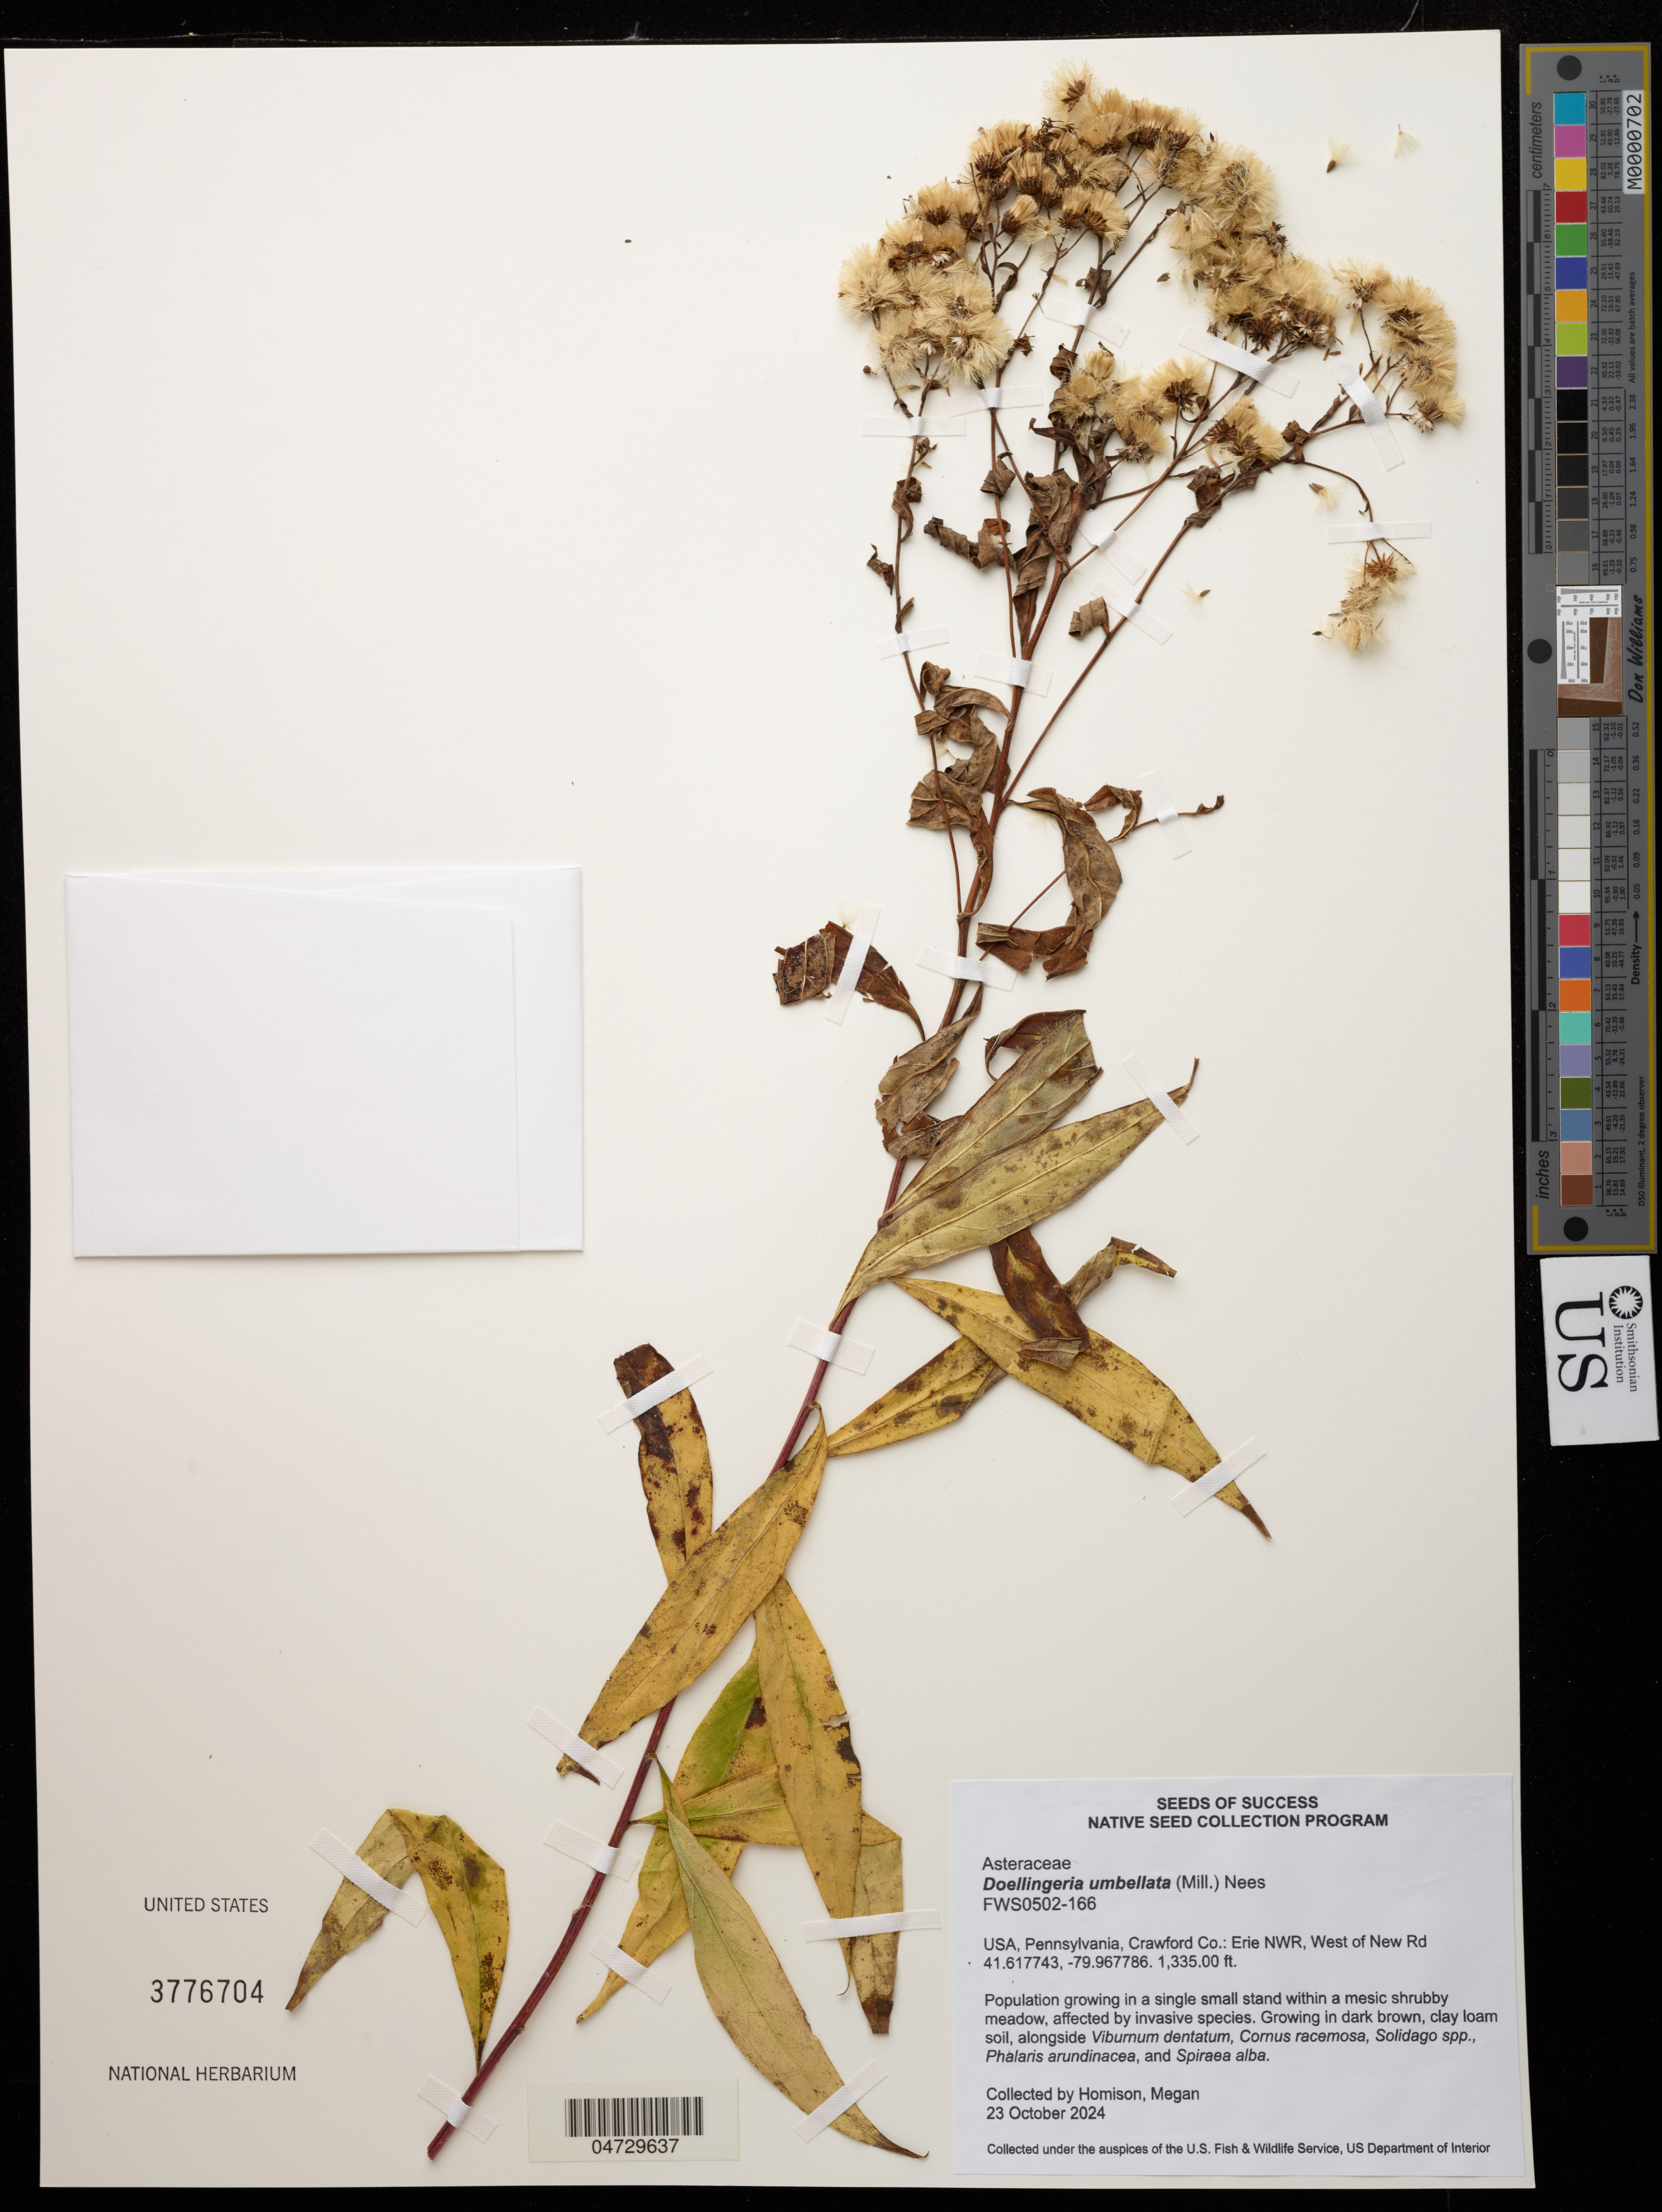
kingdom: Plantae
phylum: Tracheophyta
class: Magnoliopsida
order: Asterales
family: Asteraceae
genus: Doellingeria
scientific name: Doellingeria umbellata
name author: (Mill.) Nees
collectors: M. Homison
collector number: FWS0502-166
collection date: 2024-10-23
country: United States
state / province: Pennsylvania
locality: Crawford Co.: Erie NWR, West of New Rd.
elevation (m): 407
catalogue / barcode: US 3776704